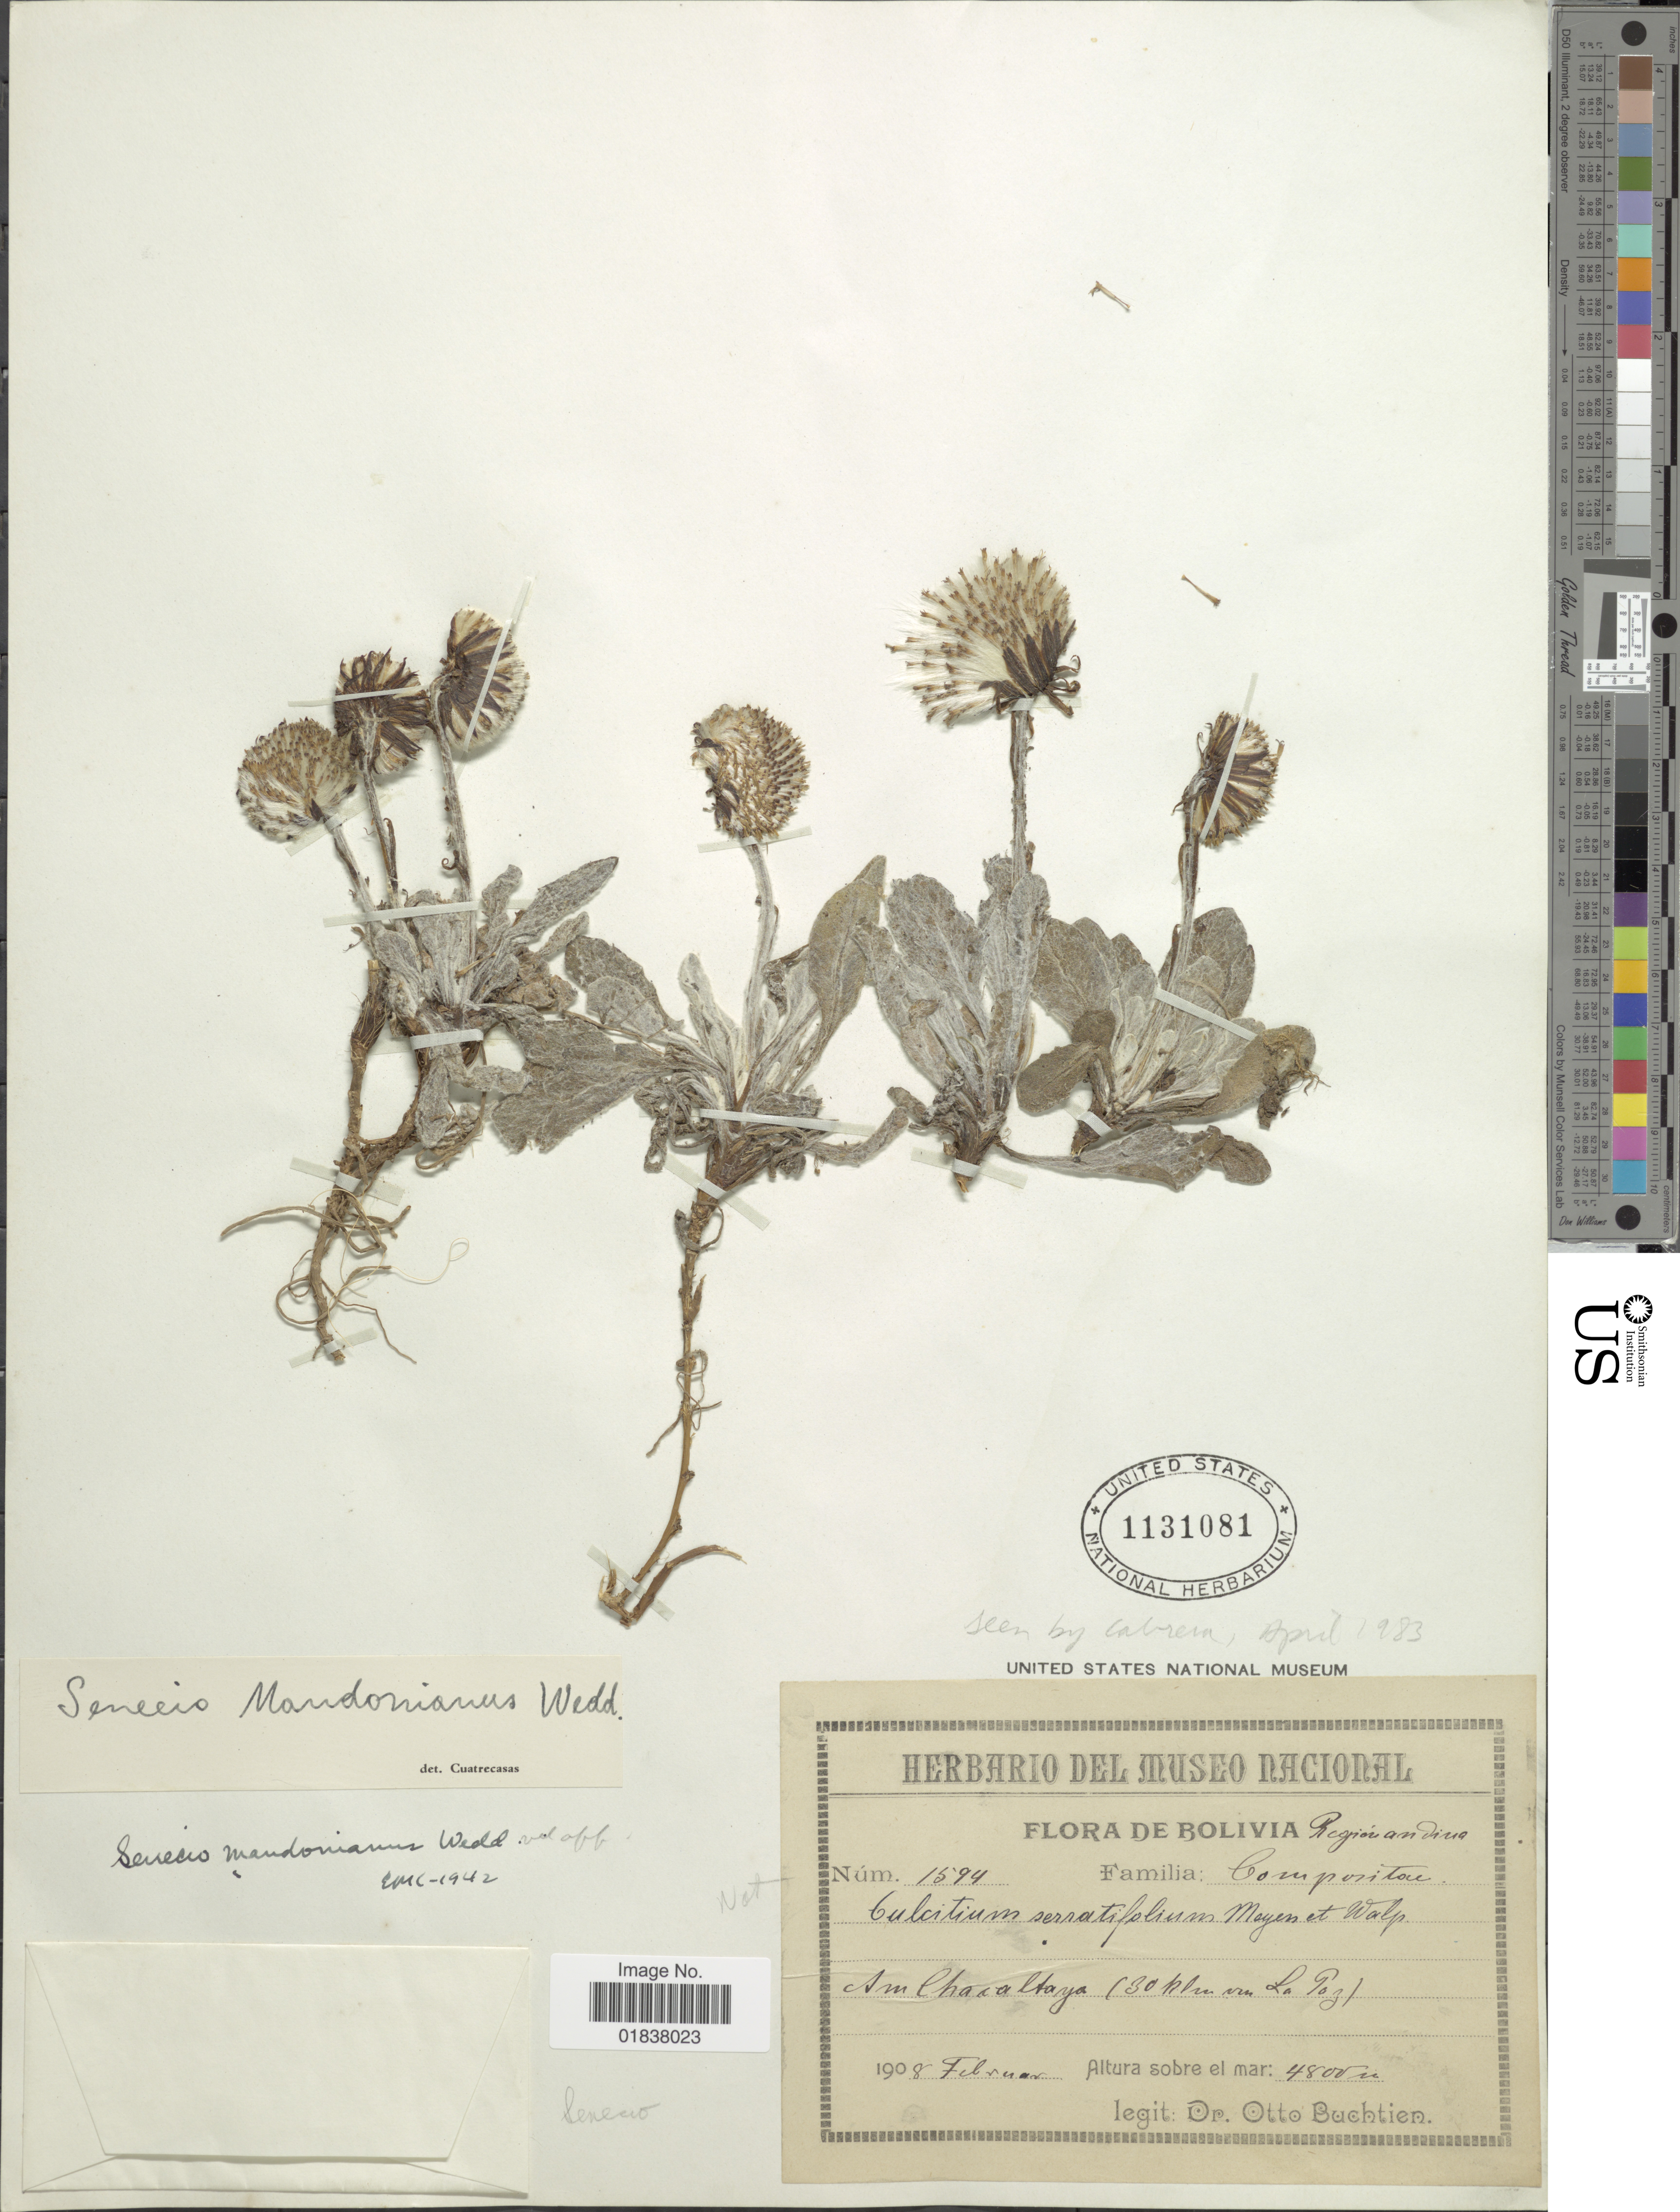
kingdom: Plantae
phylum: Tracheophyta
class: Magnoliopsida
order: Asterales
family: Asteraceae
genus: Senecio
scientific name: Senecio candollei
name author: Wedd.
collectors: O. Buchtien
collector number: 1594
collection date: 1908-02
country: Bolivia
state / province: La Paz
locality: Chacaltaya (30 km from La Paz)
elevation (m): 4800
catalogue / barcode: US 1131081